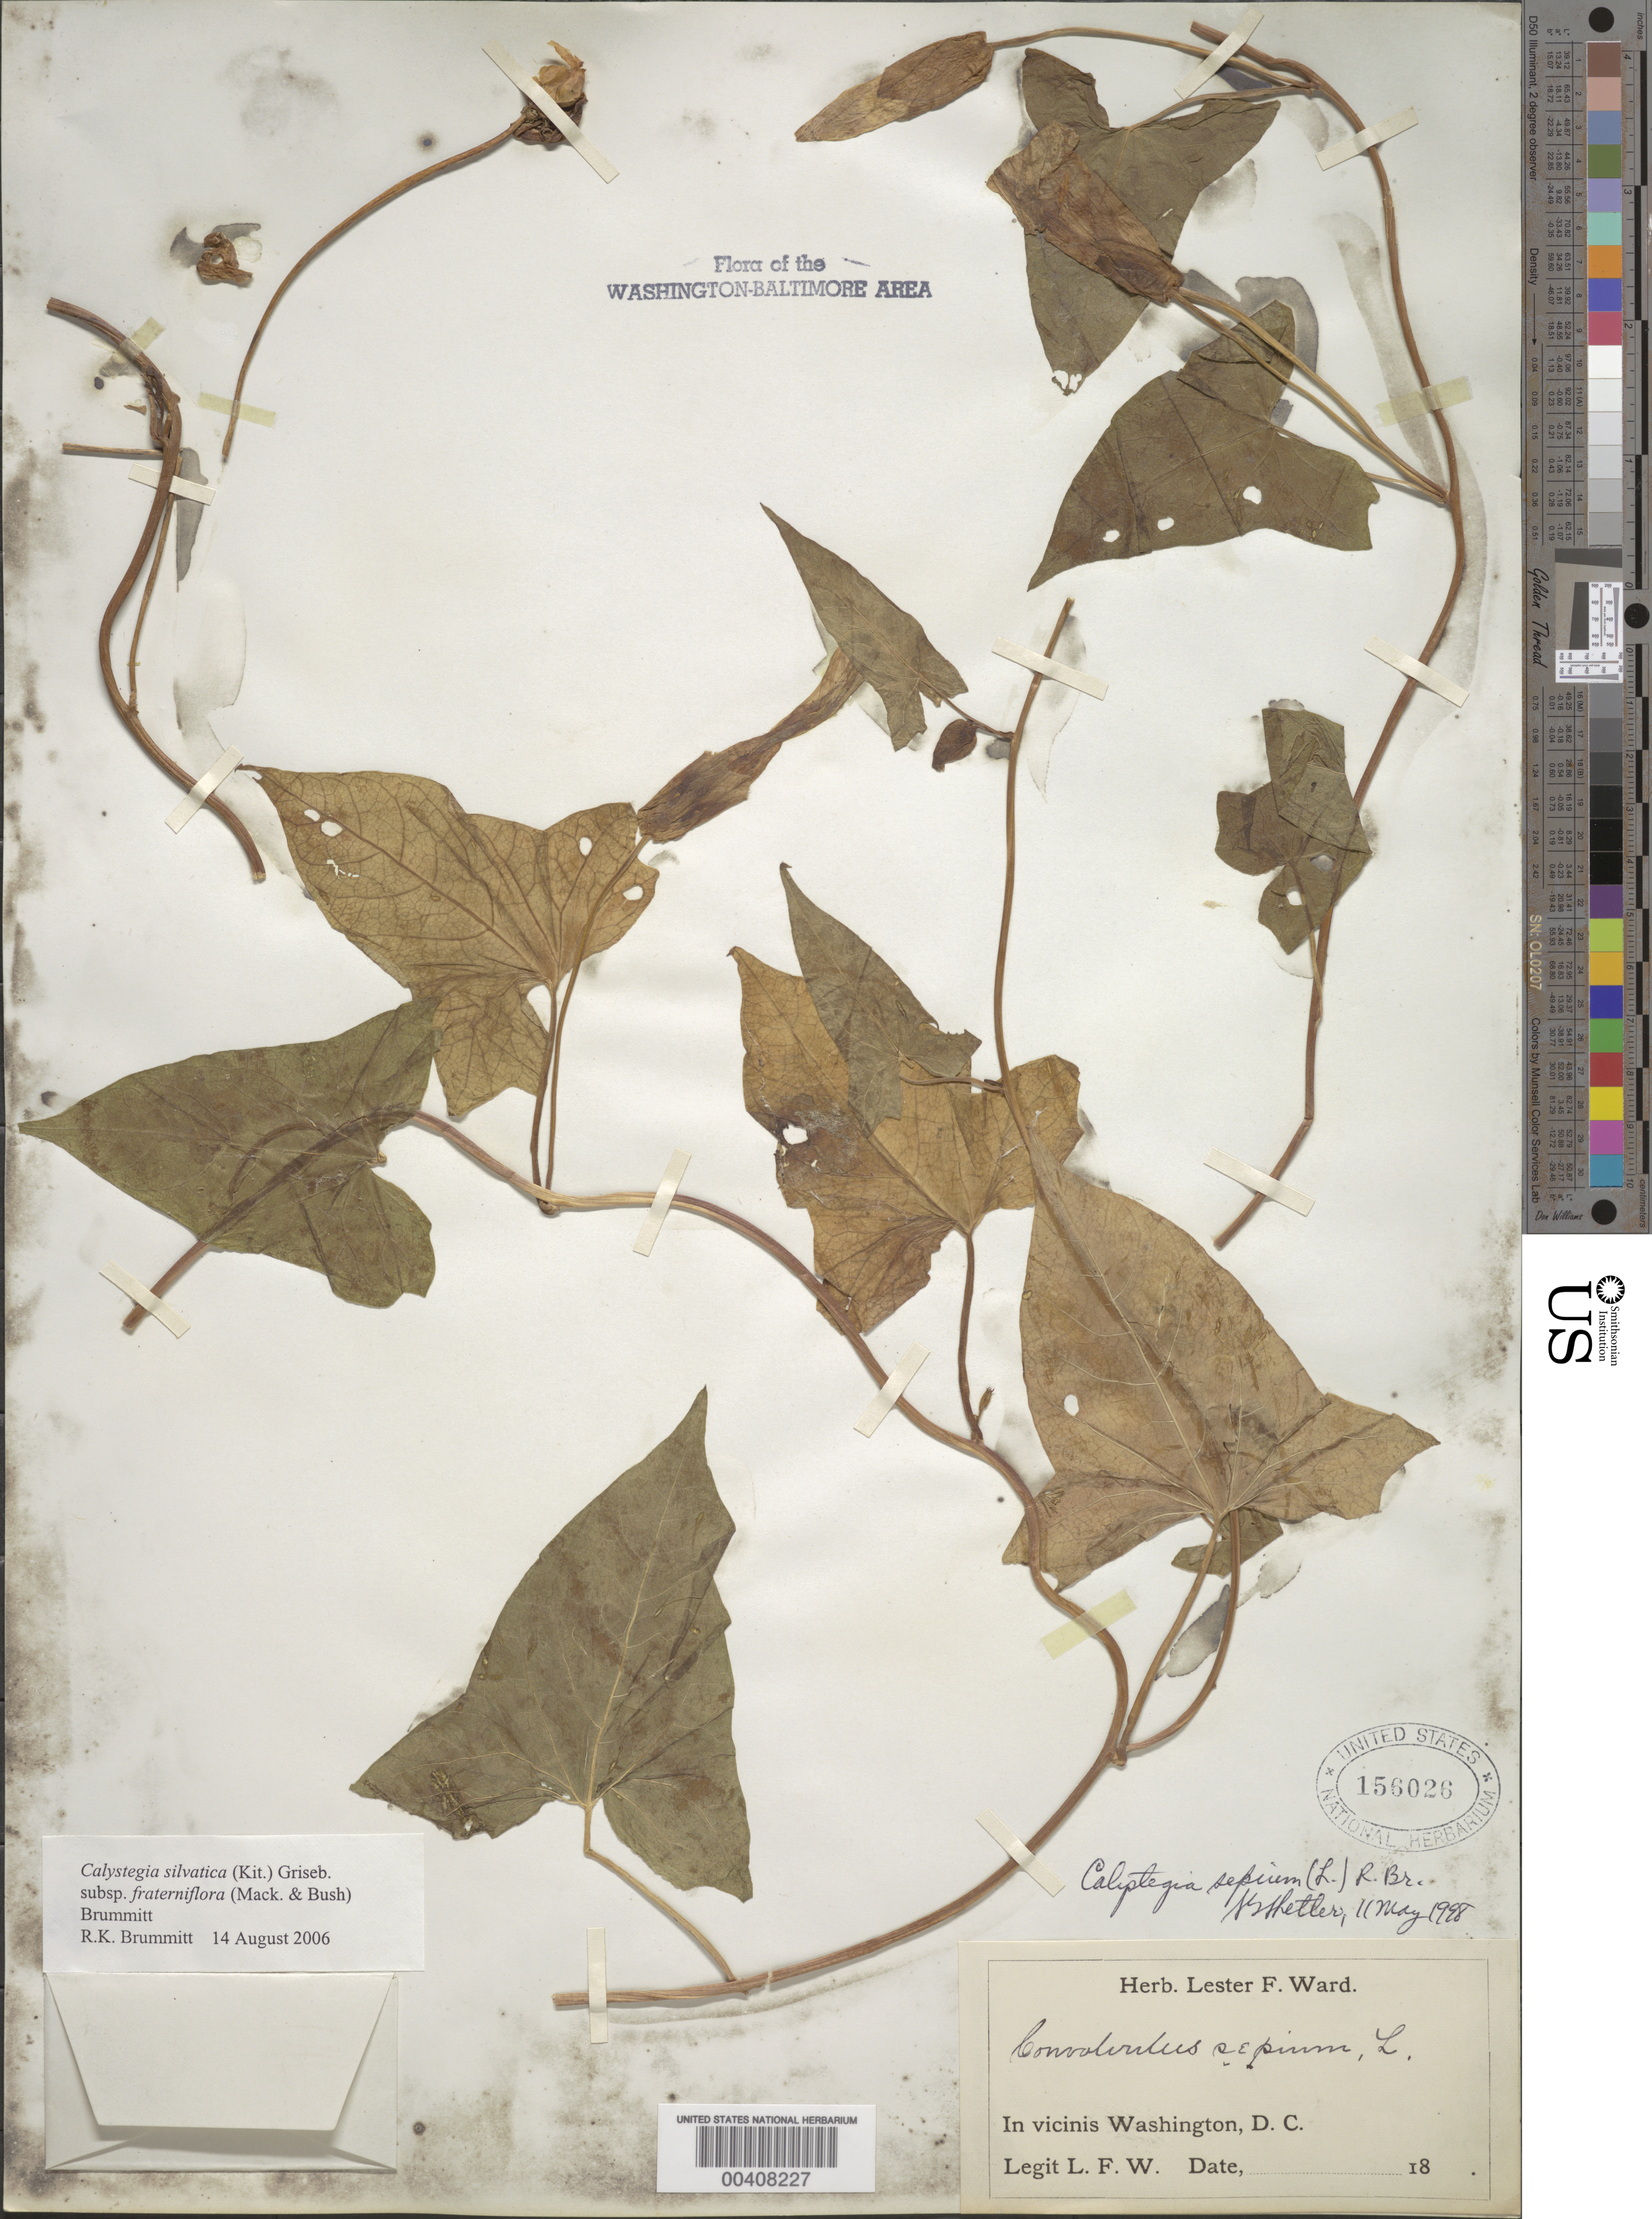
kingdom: Plantae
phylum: Tracheophyta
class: Magnoliopsida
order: Solanales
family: Convolvulaceae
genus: Calystegia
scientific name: Calystegia silvatica subsp. fraterniflora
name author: (Mack. & Bush) Brummitt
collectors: L. F. Ward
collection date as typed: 18--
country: United States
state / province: District of Columbia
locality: Washington, D.C. and vicinity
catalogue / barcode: US 156026